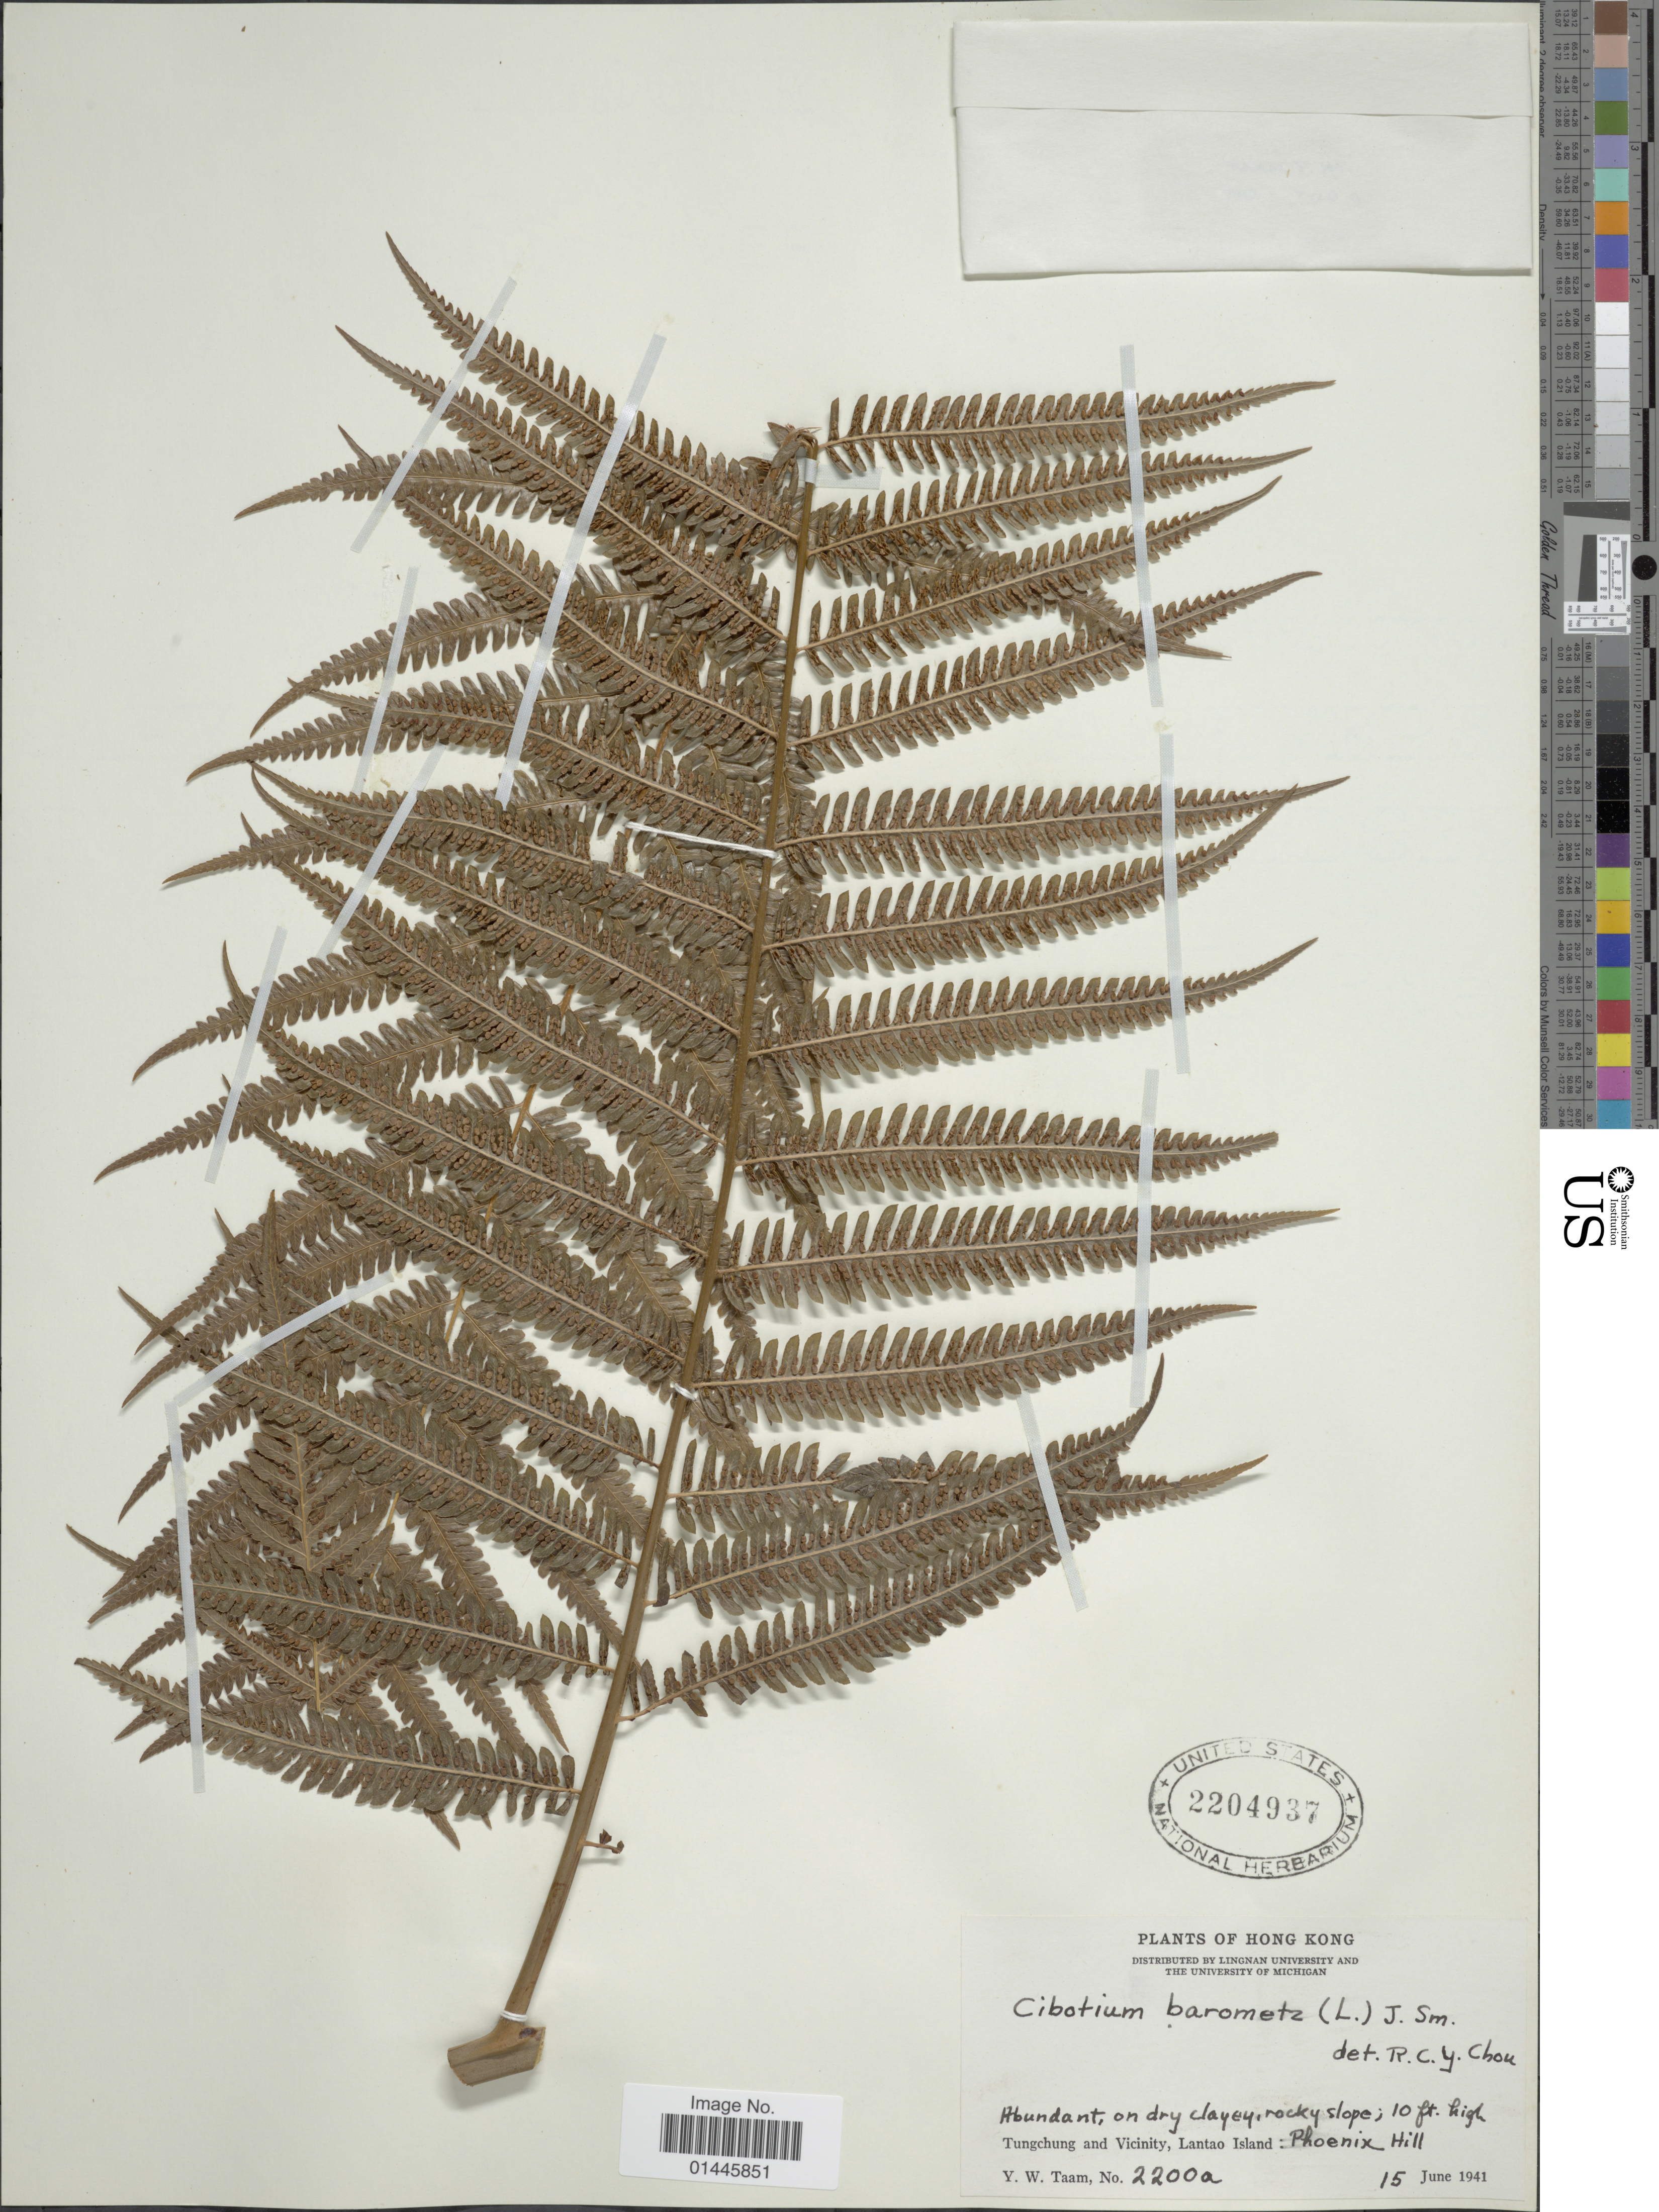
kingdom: Plantae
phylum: Tracheophyta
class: Polypodiopsida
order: Cyatheales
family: Cibotiaceae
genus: Cibotium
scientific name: Cibotium barometz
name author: (L.) J. Sm.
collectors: Y. W. Taam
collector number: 2200a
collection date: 1941-06-15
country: China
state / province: Hong Kong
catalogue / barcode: US 2204937